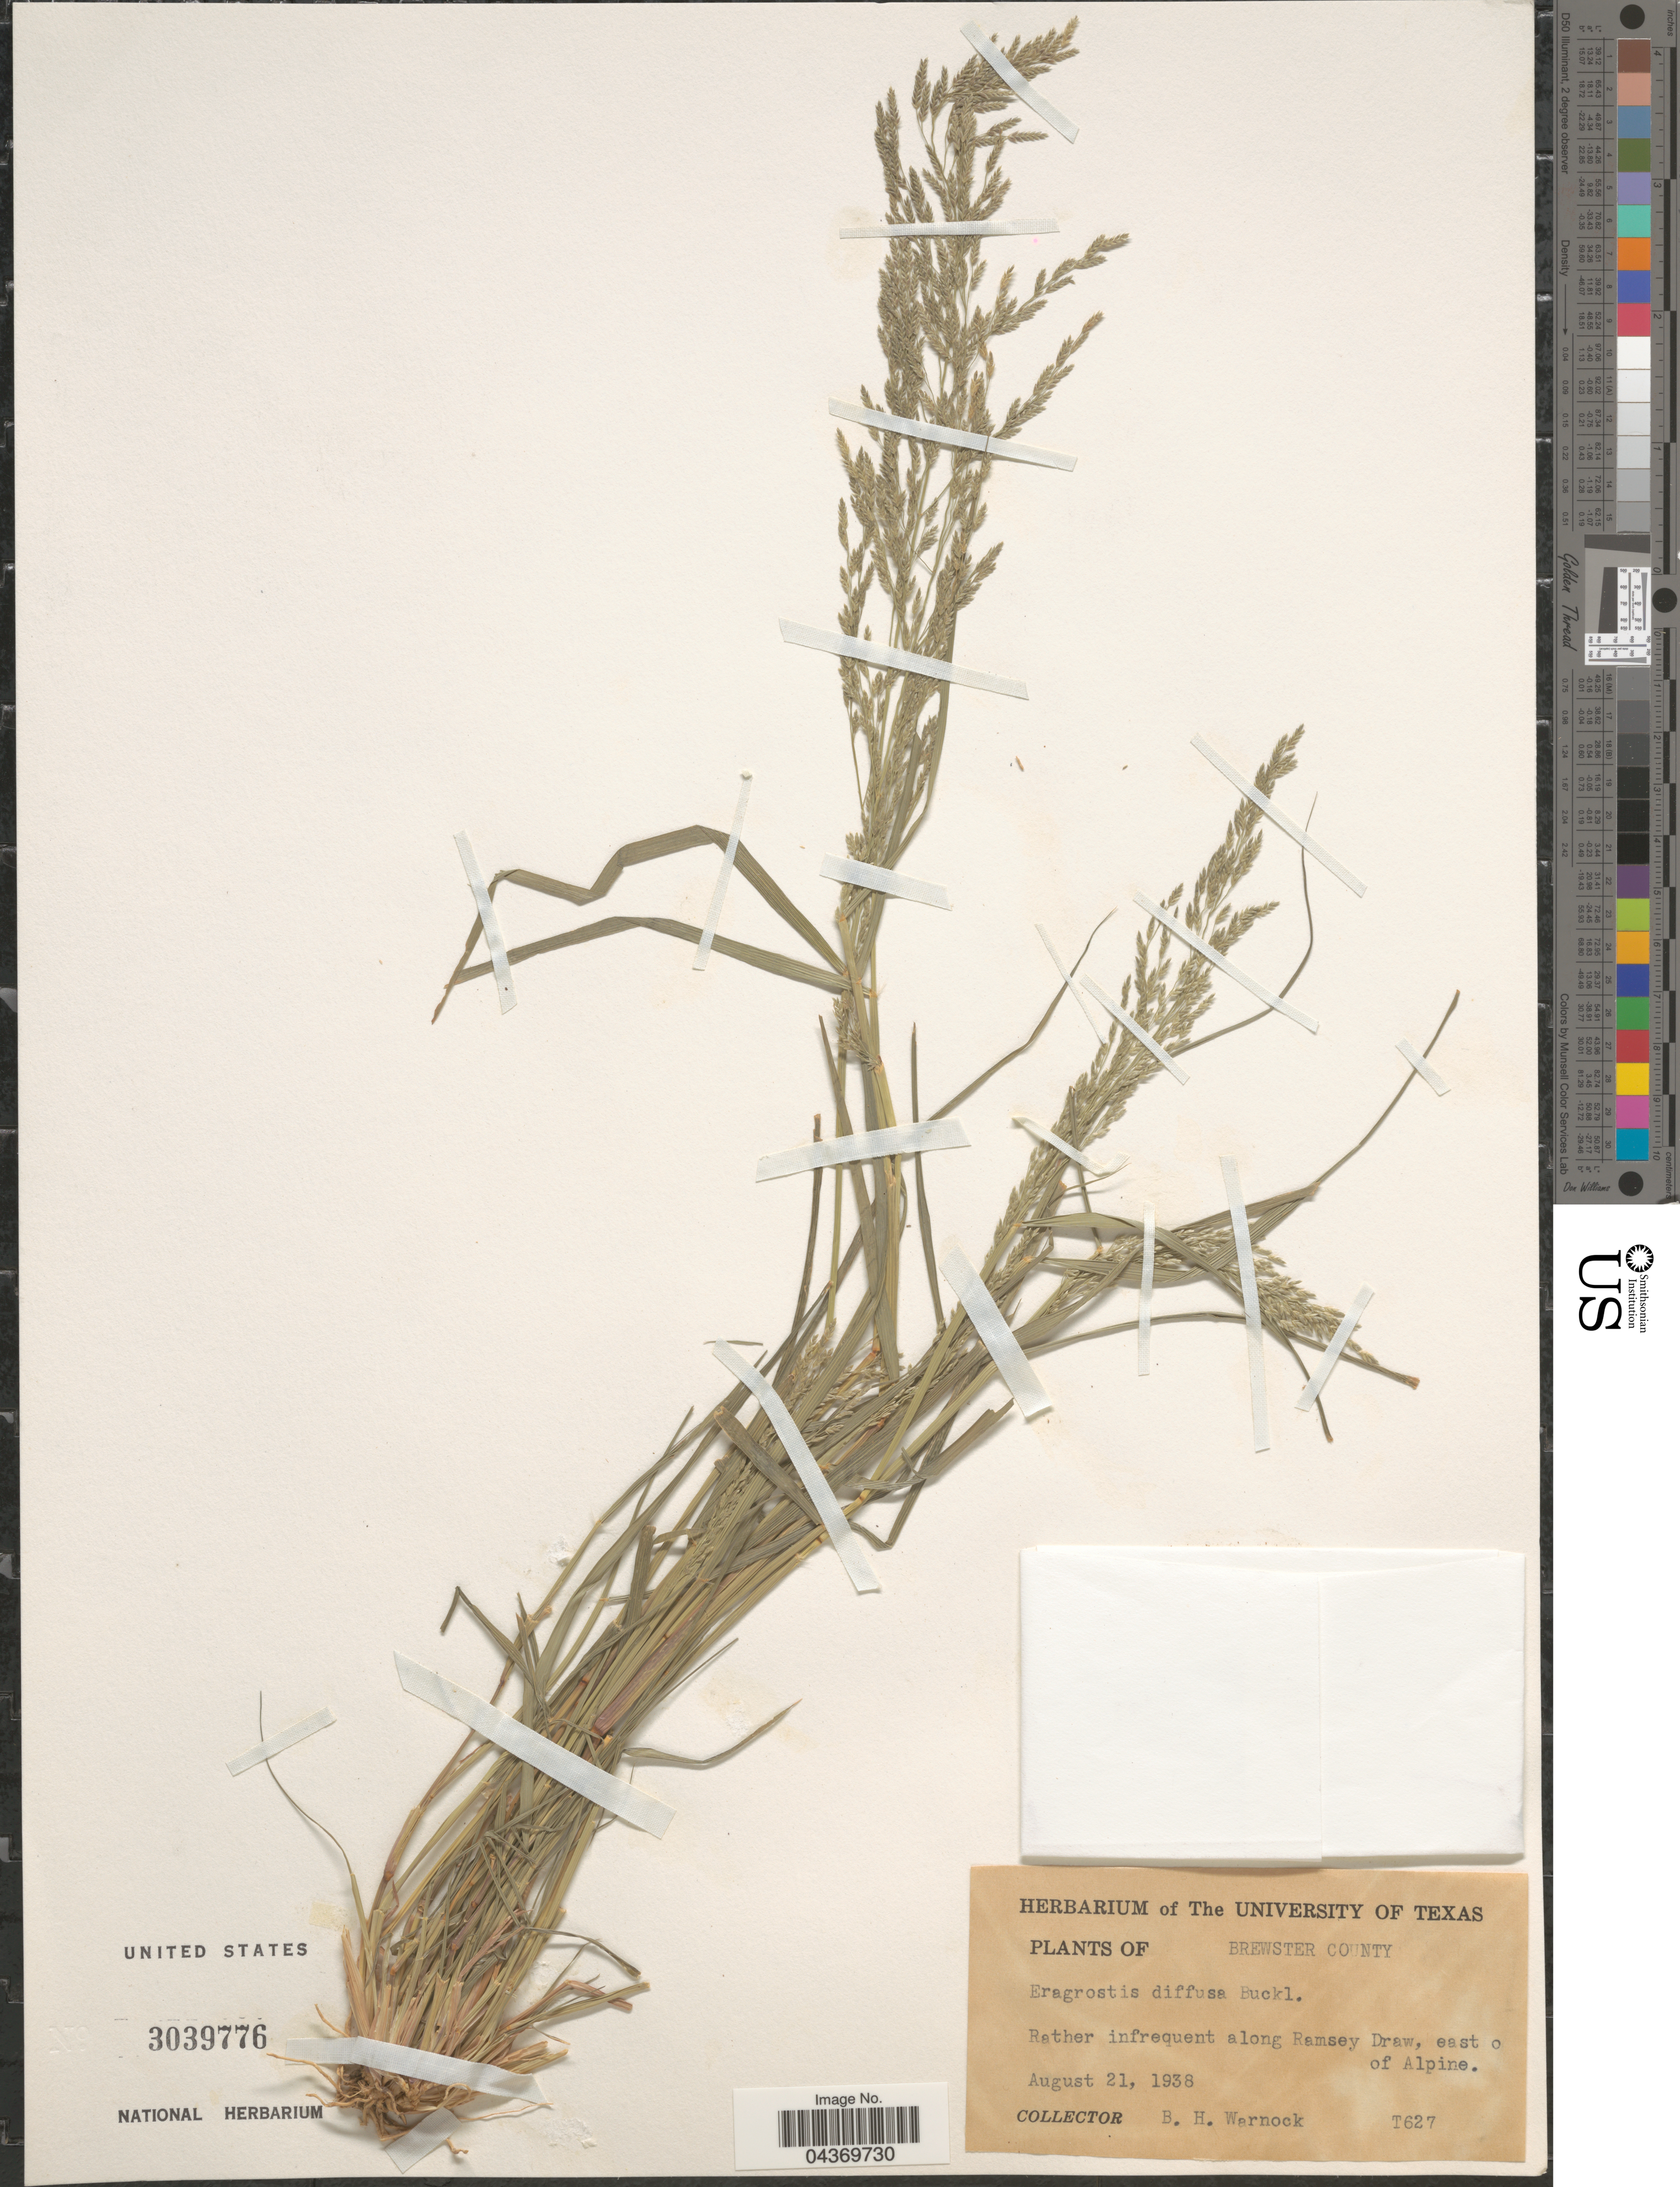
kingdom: Plantae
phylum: Tracheophyta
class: Liliopsida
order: Poales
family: Poaceae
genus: Eragrostis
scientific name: Eragrostis pectinacea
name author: (Michx.) Nees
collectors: B. H. Warnock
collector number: T627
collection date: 1938-08-21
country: United States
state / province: Texas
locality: Brewster County. Rather infrequent along Ramsey Draw, east o of Alpine.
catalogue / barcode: US 3039776